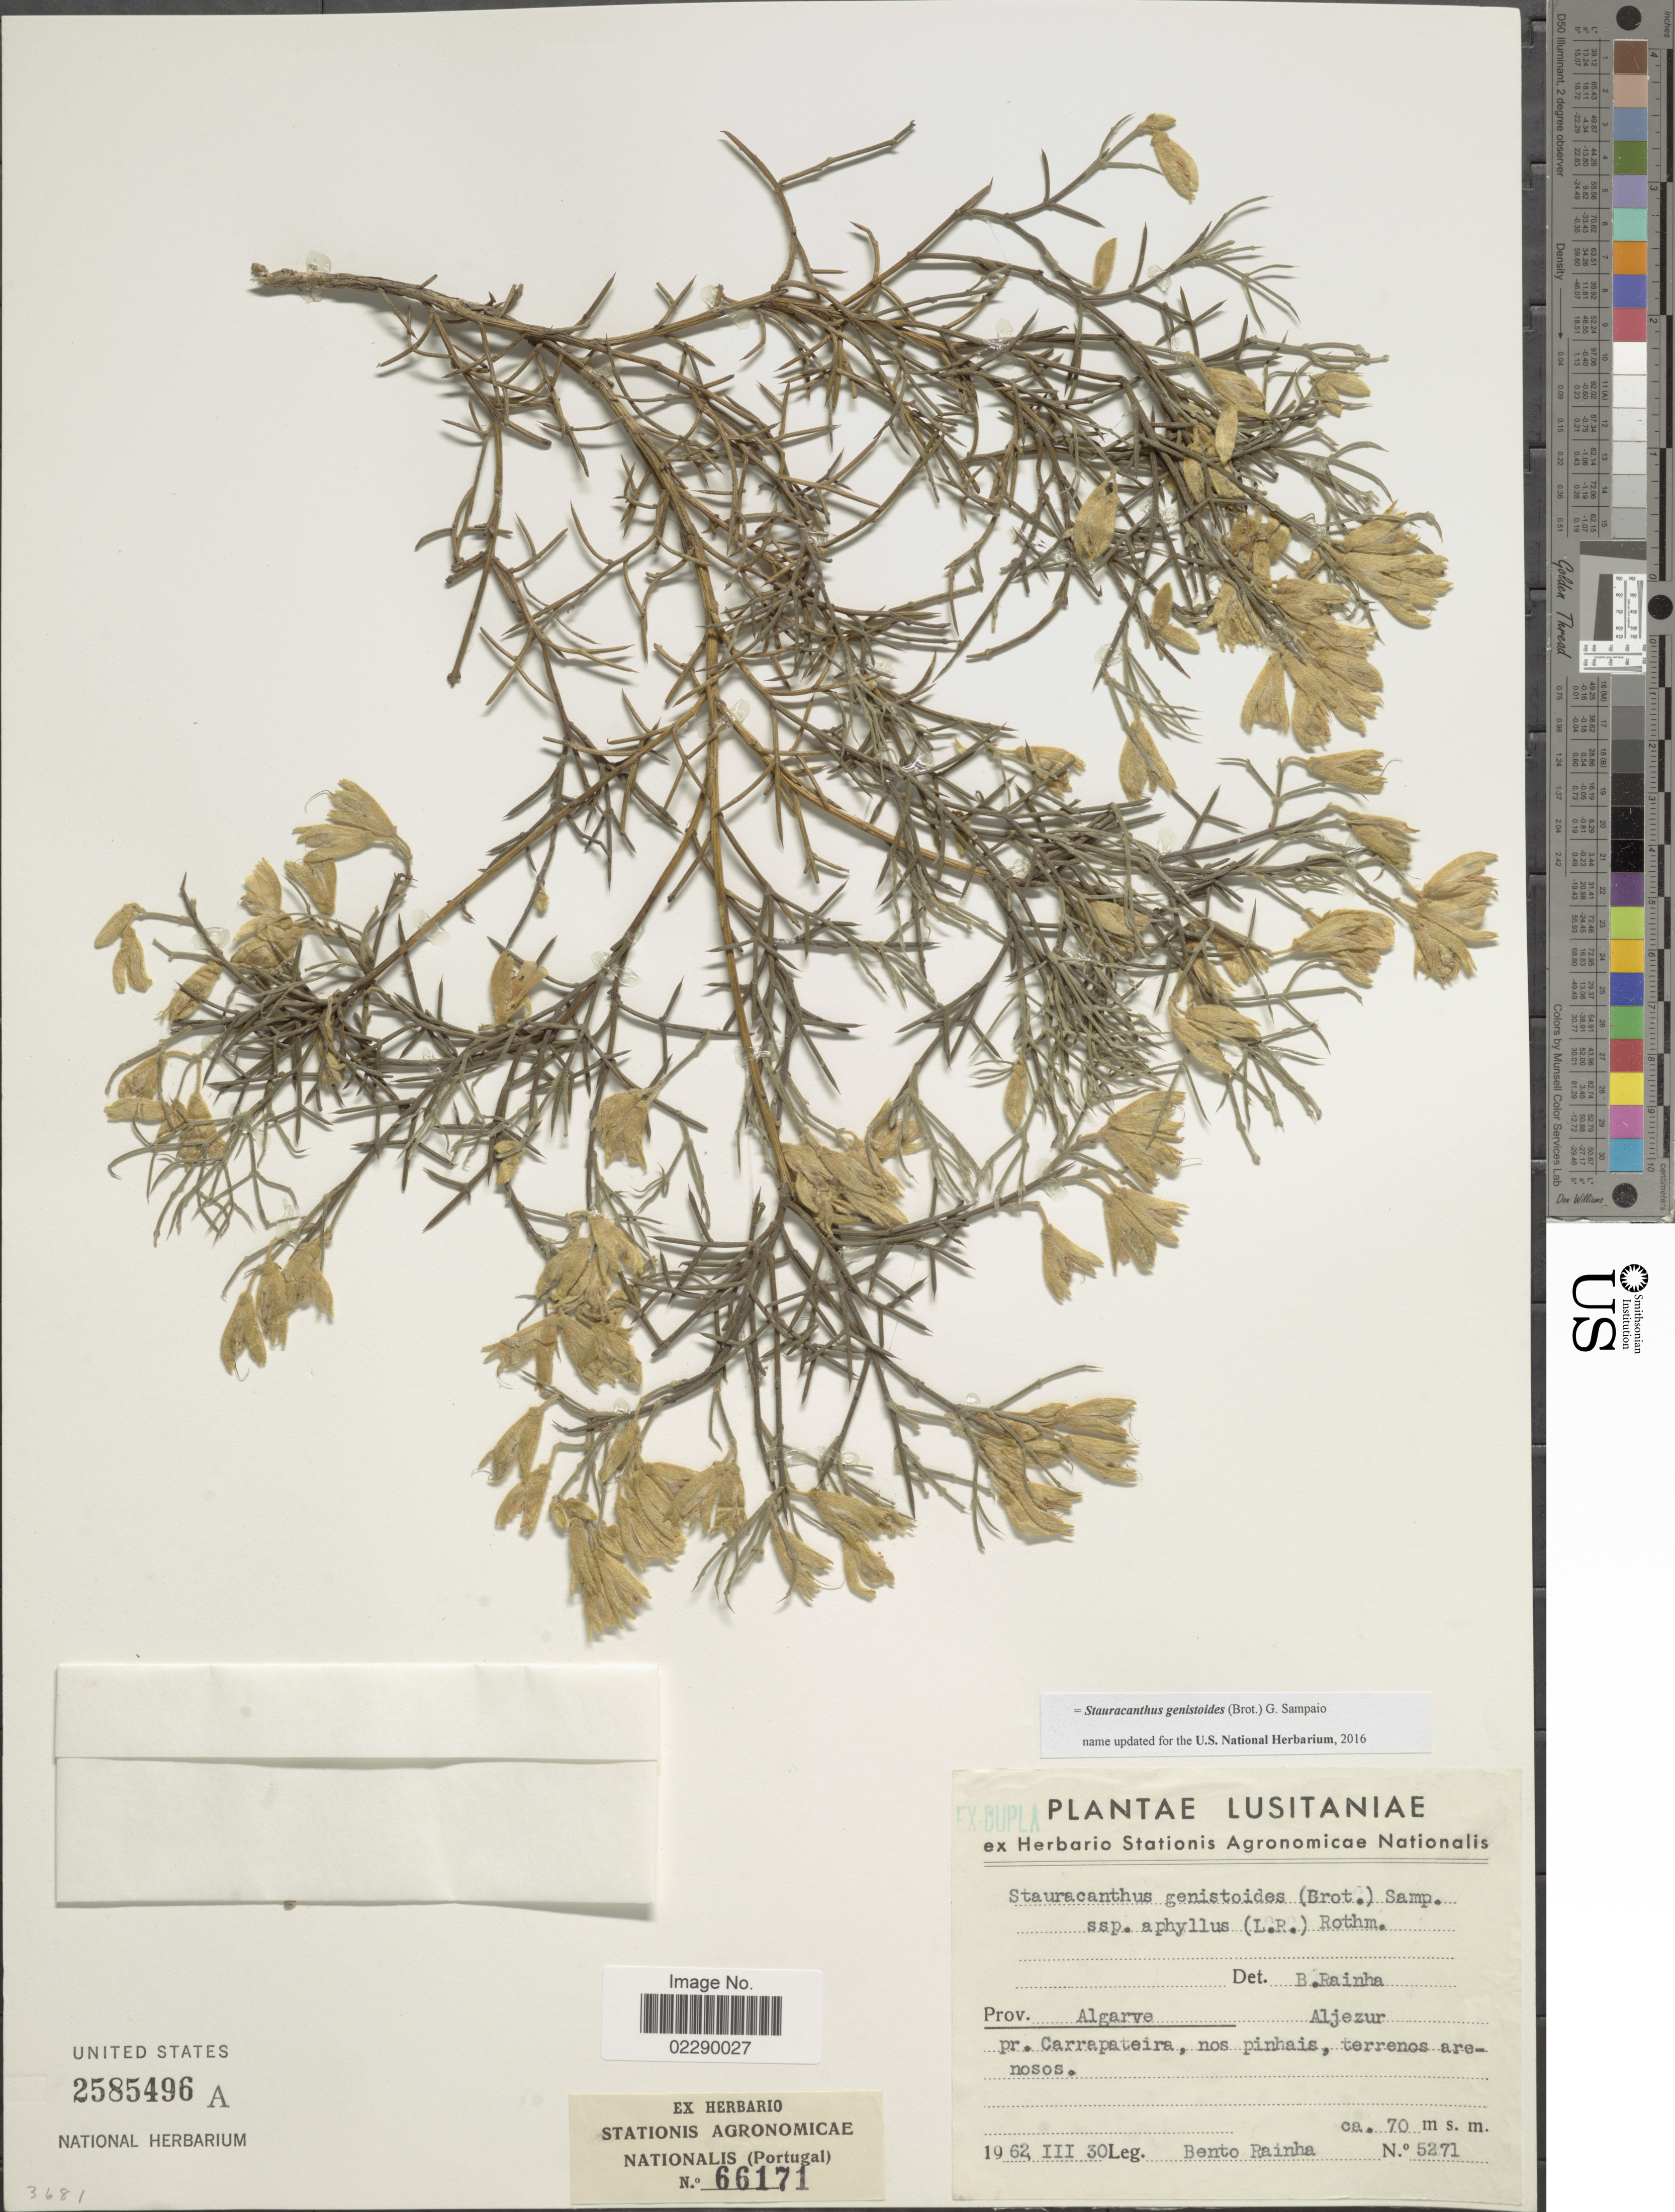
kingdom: Plantae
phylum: Tracheophyta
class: Magnoliopsida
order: Fabales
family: Fabaceae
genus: Stauracanthus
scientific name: Stauracanthus genistoides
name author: (Brot.) Samp.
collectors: B. Rainha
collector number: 5271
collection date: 1962-03-30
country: Portugal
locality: Lusitaniae. Prov. Algarve. Aljezur pr. Carrapateira, nos pinhais, terrenos arenosos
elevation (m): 70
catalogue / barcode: US 2585496A